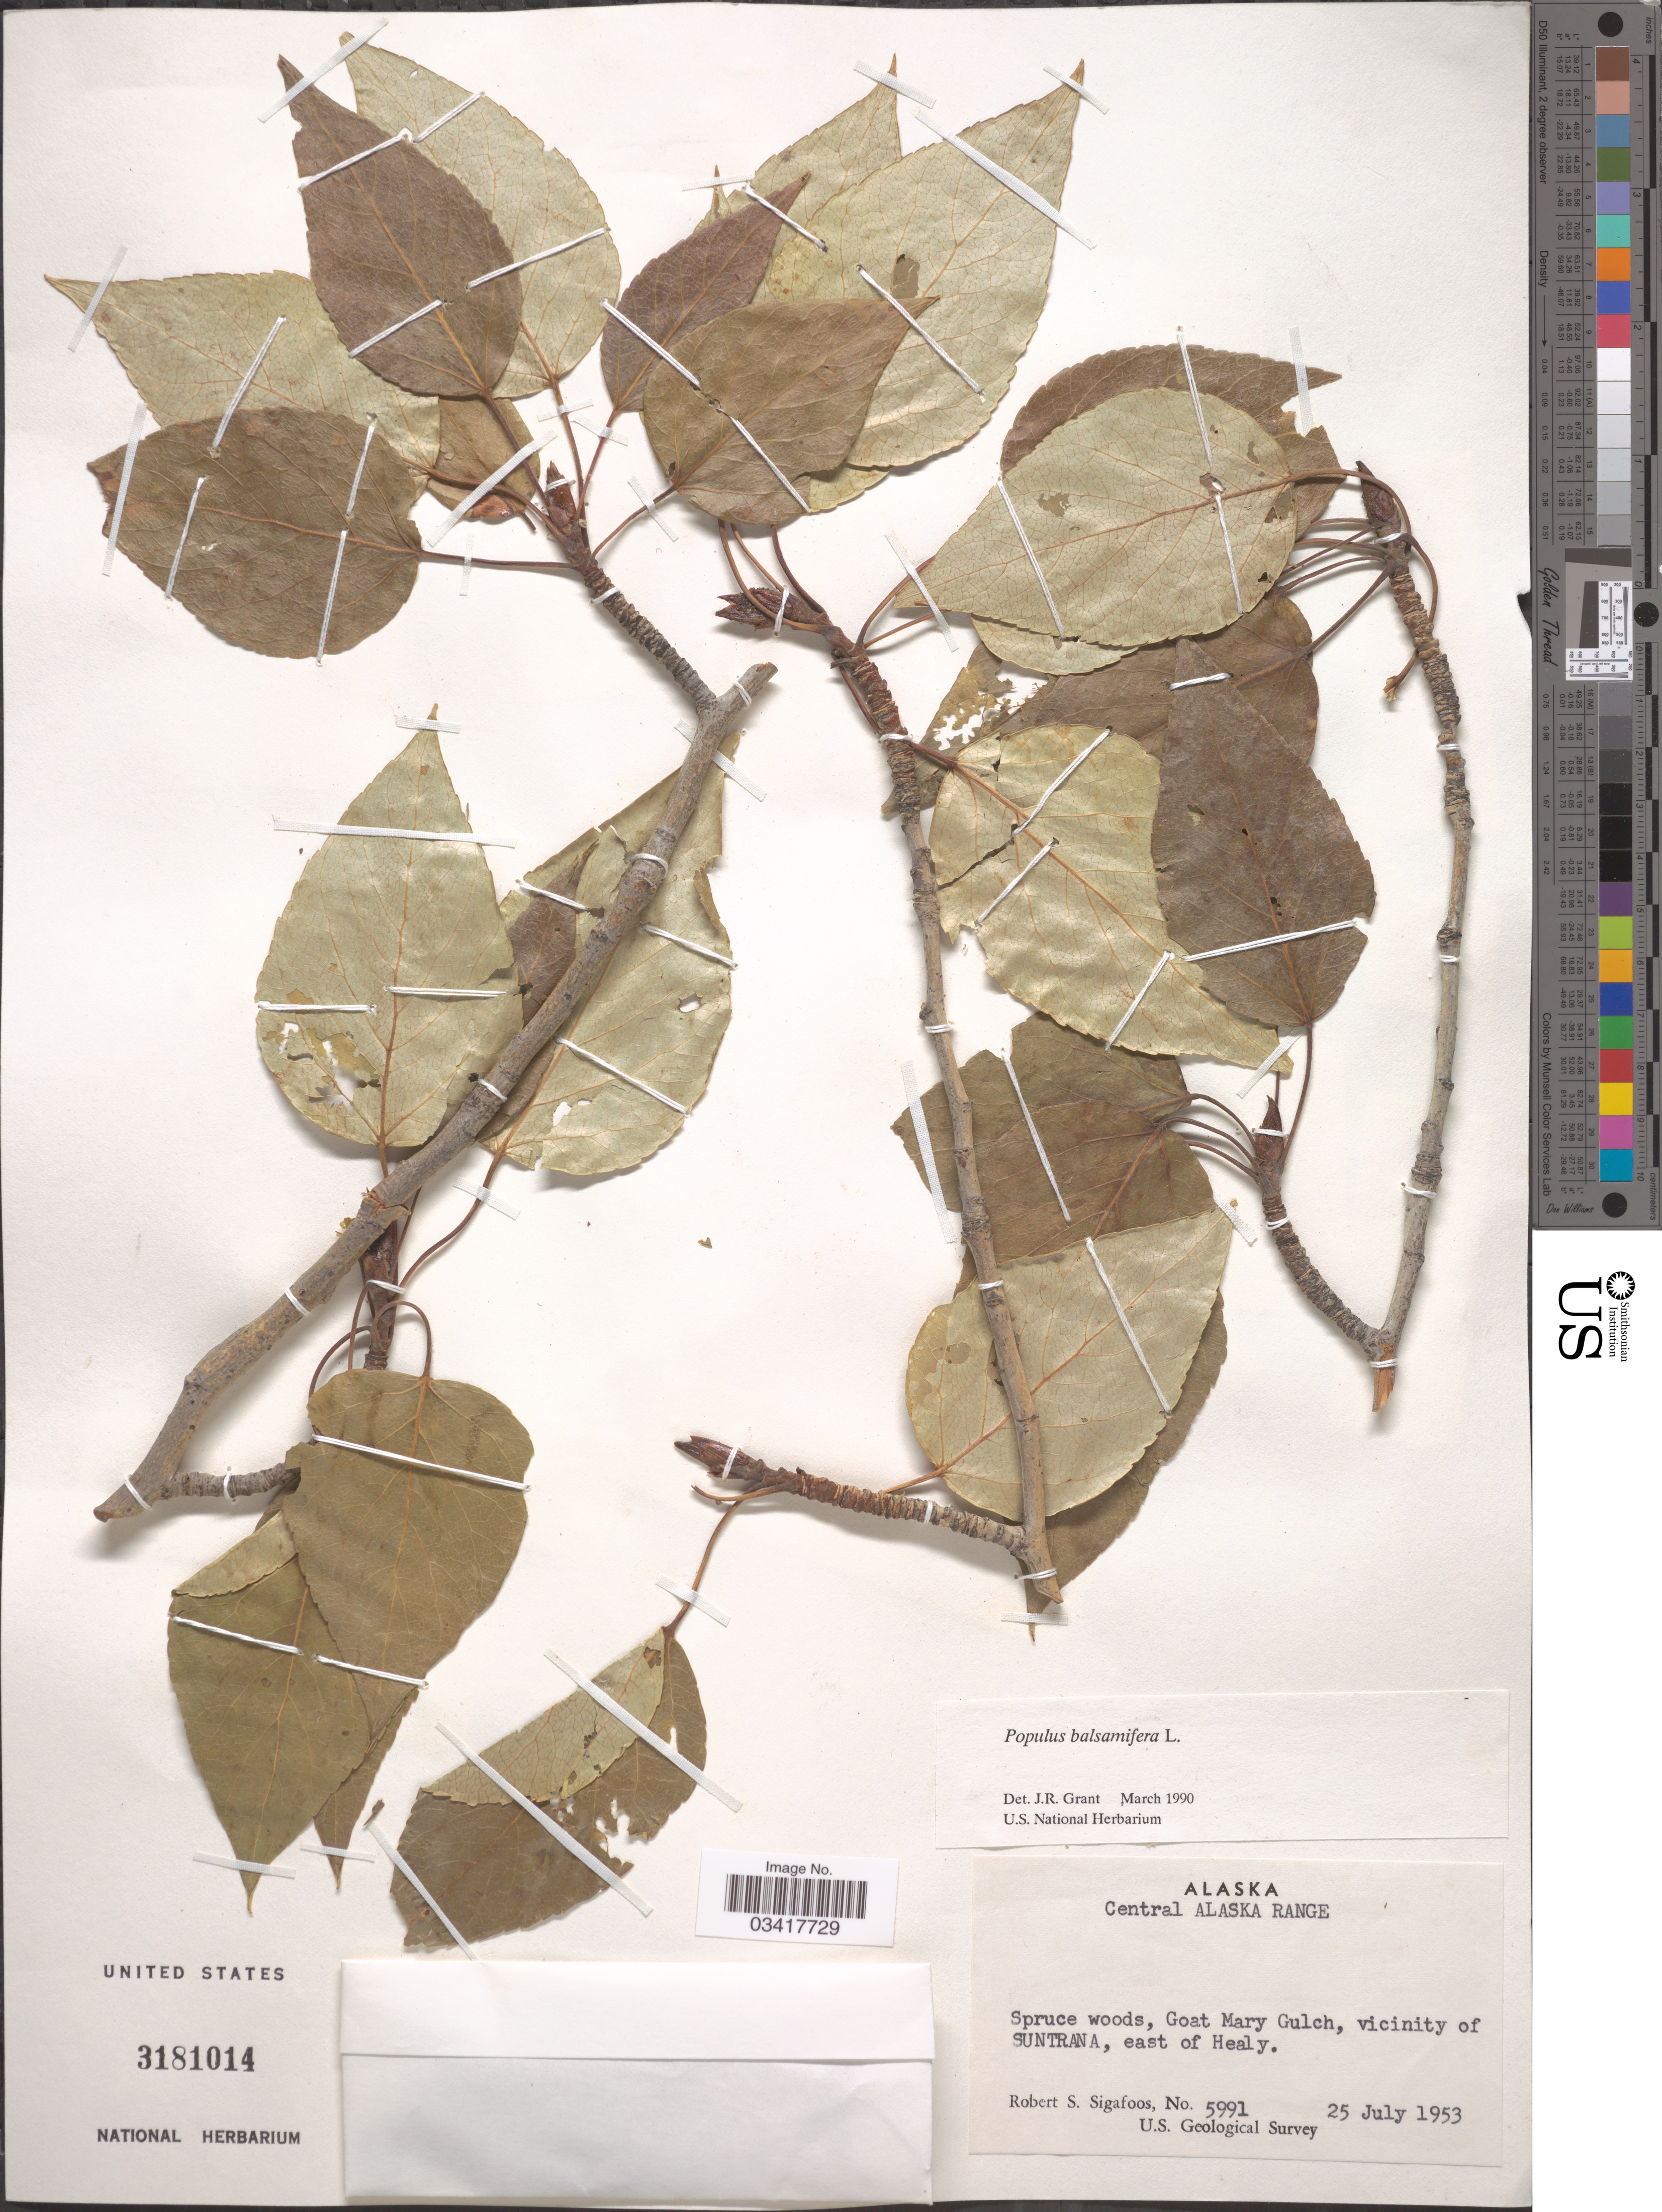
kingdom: Plantae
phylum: Tracheophyta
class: Magnoliopsida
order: Malpighiales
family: Salicaceae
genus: Populus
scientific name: Populus balsamifera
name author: L.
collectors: R. Sigafoos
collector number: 5991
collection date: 1953-07-25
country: United States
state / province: Alaska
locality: Central Alaska Range. Spruce woods, Goat Mary Gulch, vicinity of Suntrana, east of Healy.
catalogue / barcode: US 3181014